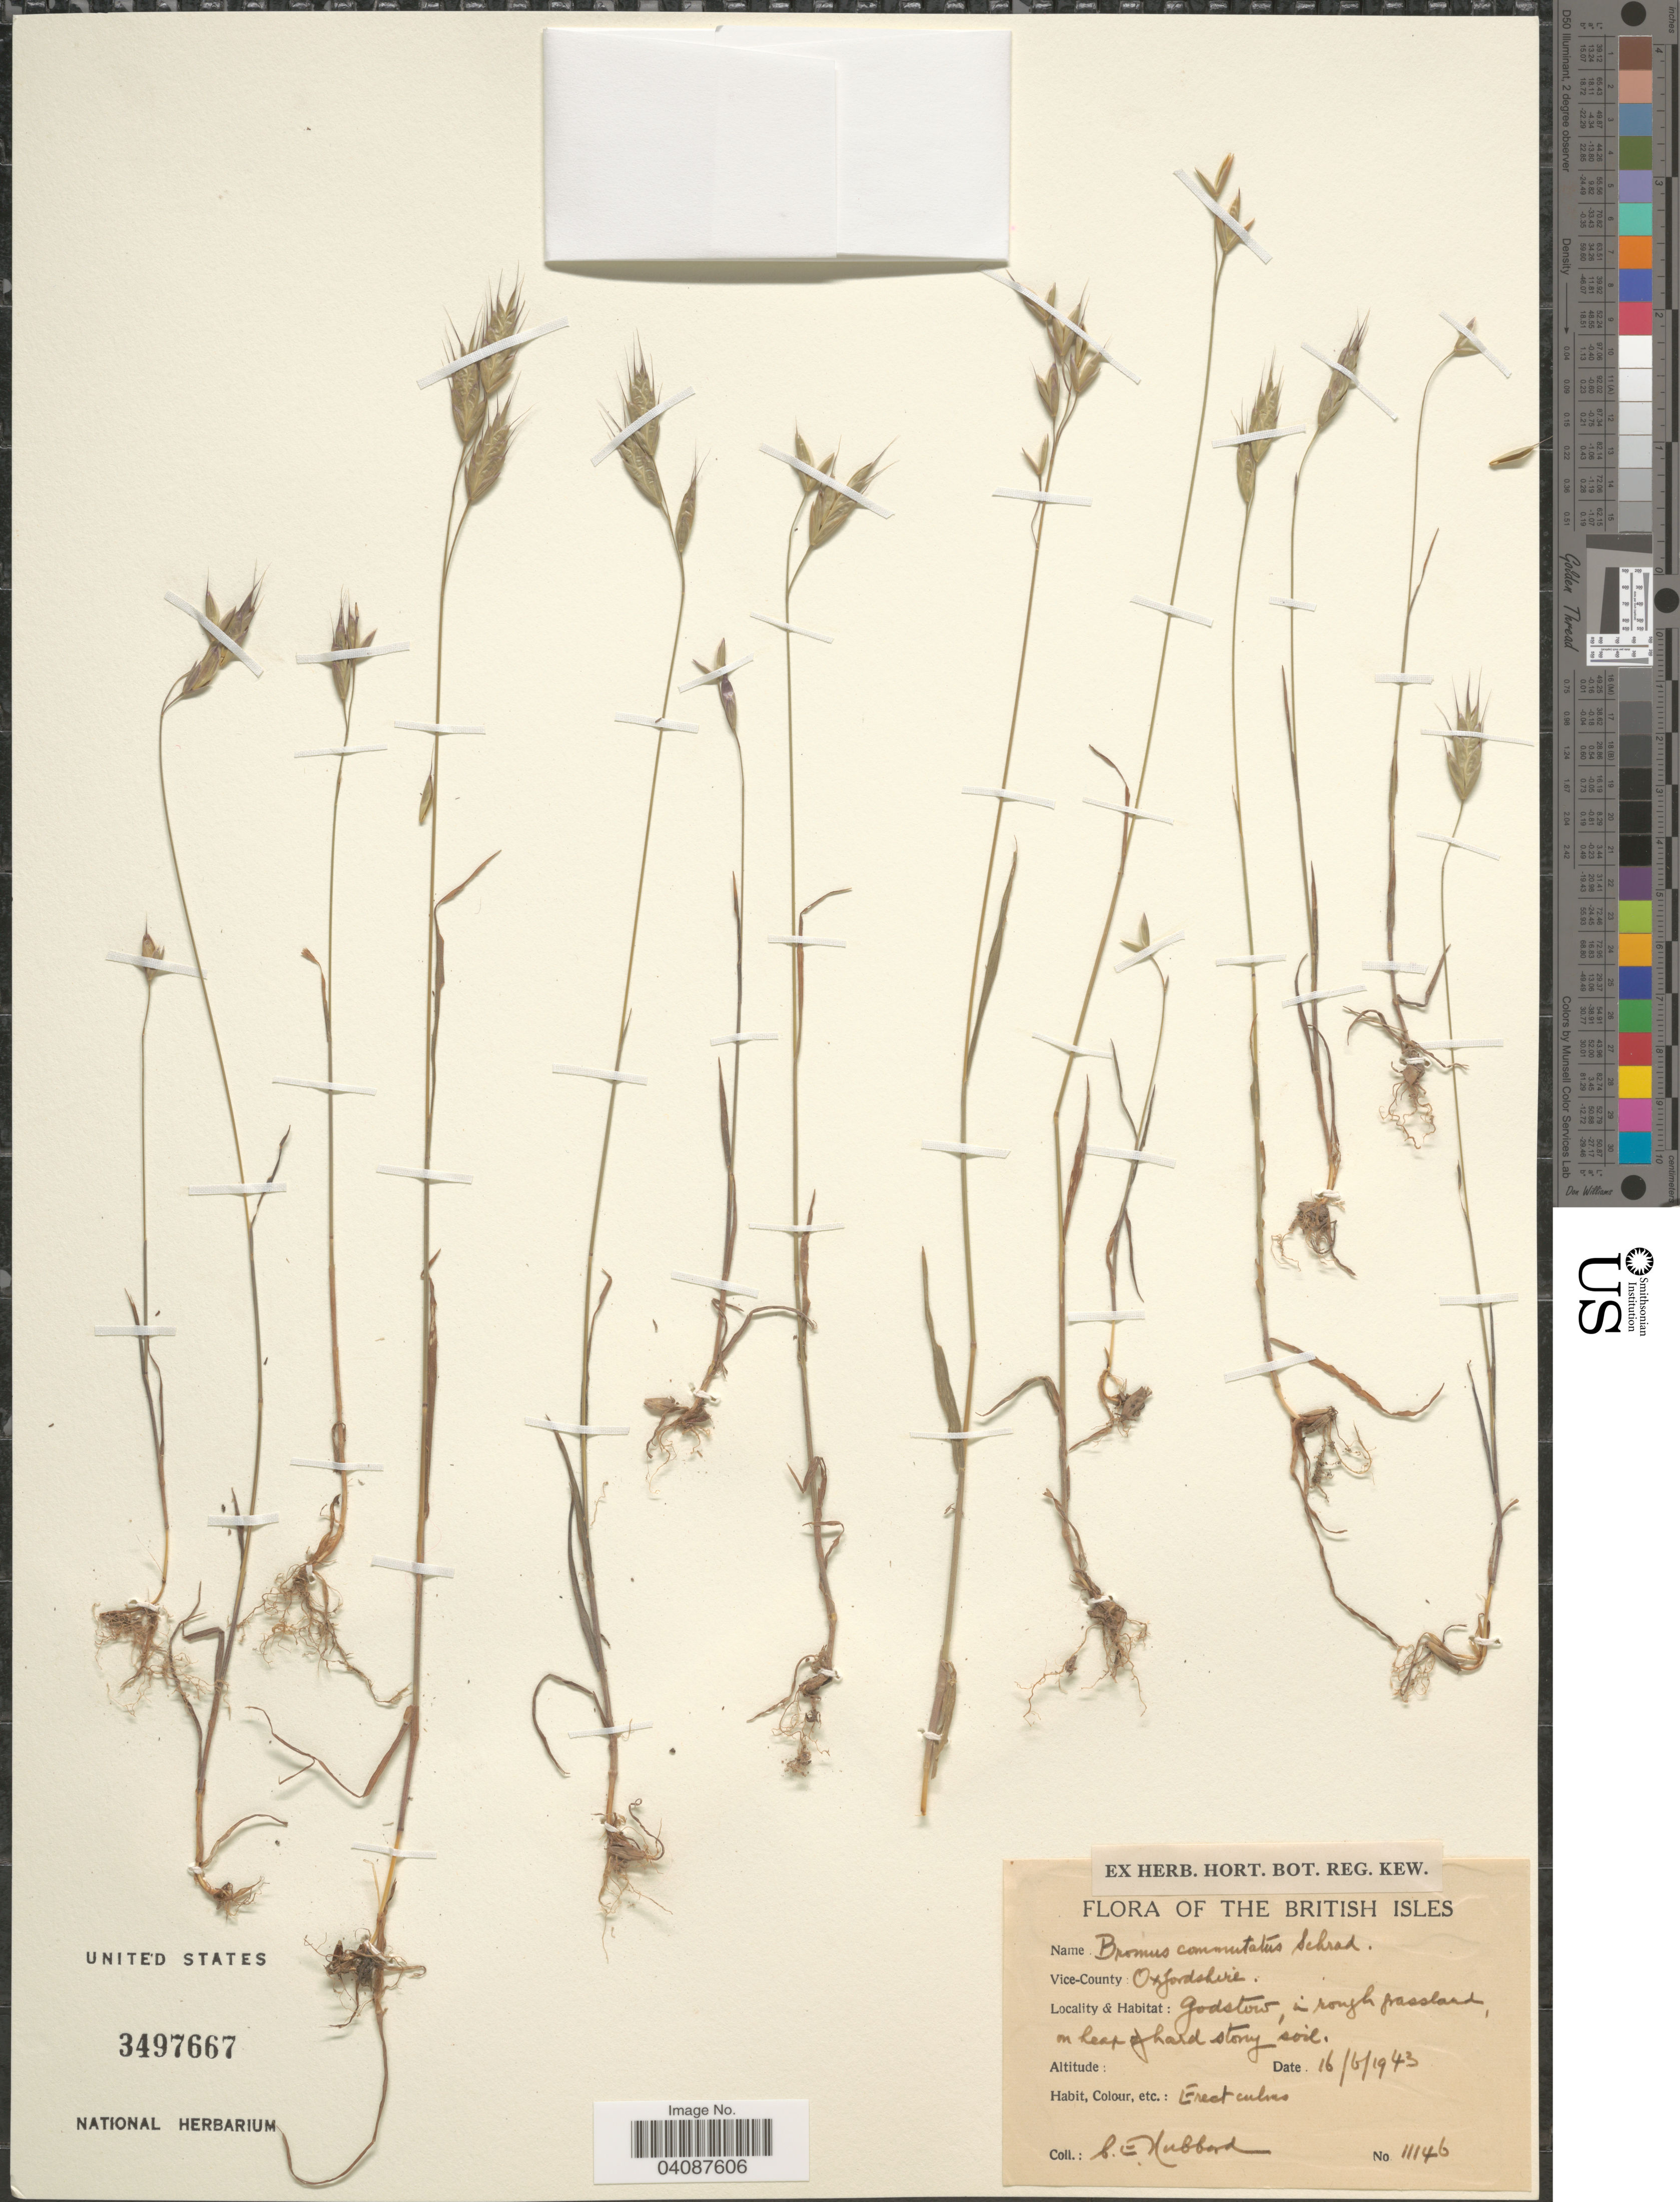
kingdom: Plantae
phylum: Tracheophyta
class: Liliopsida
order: Poales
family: Poaceae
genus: Bromus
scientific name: Bromus commutatus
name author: Schrad.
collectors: C. E. Hubbard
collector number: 11146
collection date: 1943-06-16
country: United Kingdom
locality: British Isles. Vice-County: Oxfordshire. Godstow, in rough grassland.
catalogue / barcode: US 3497667